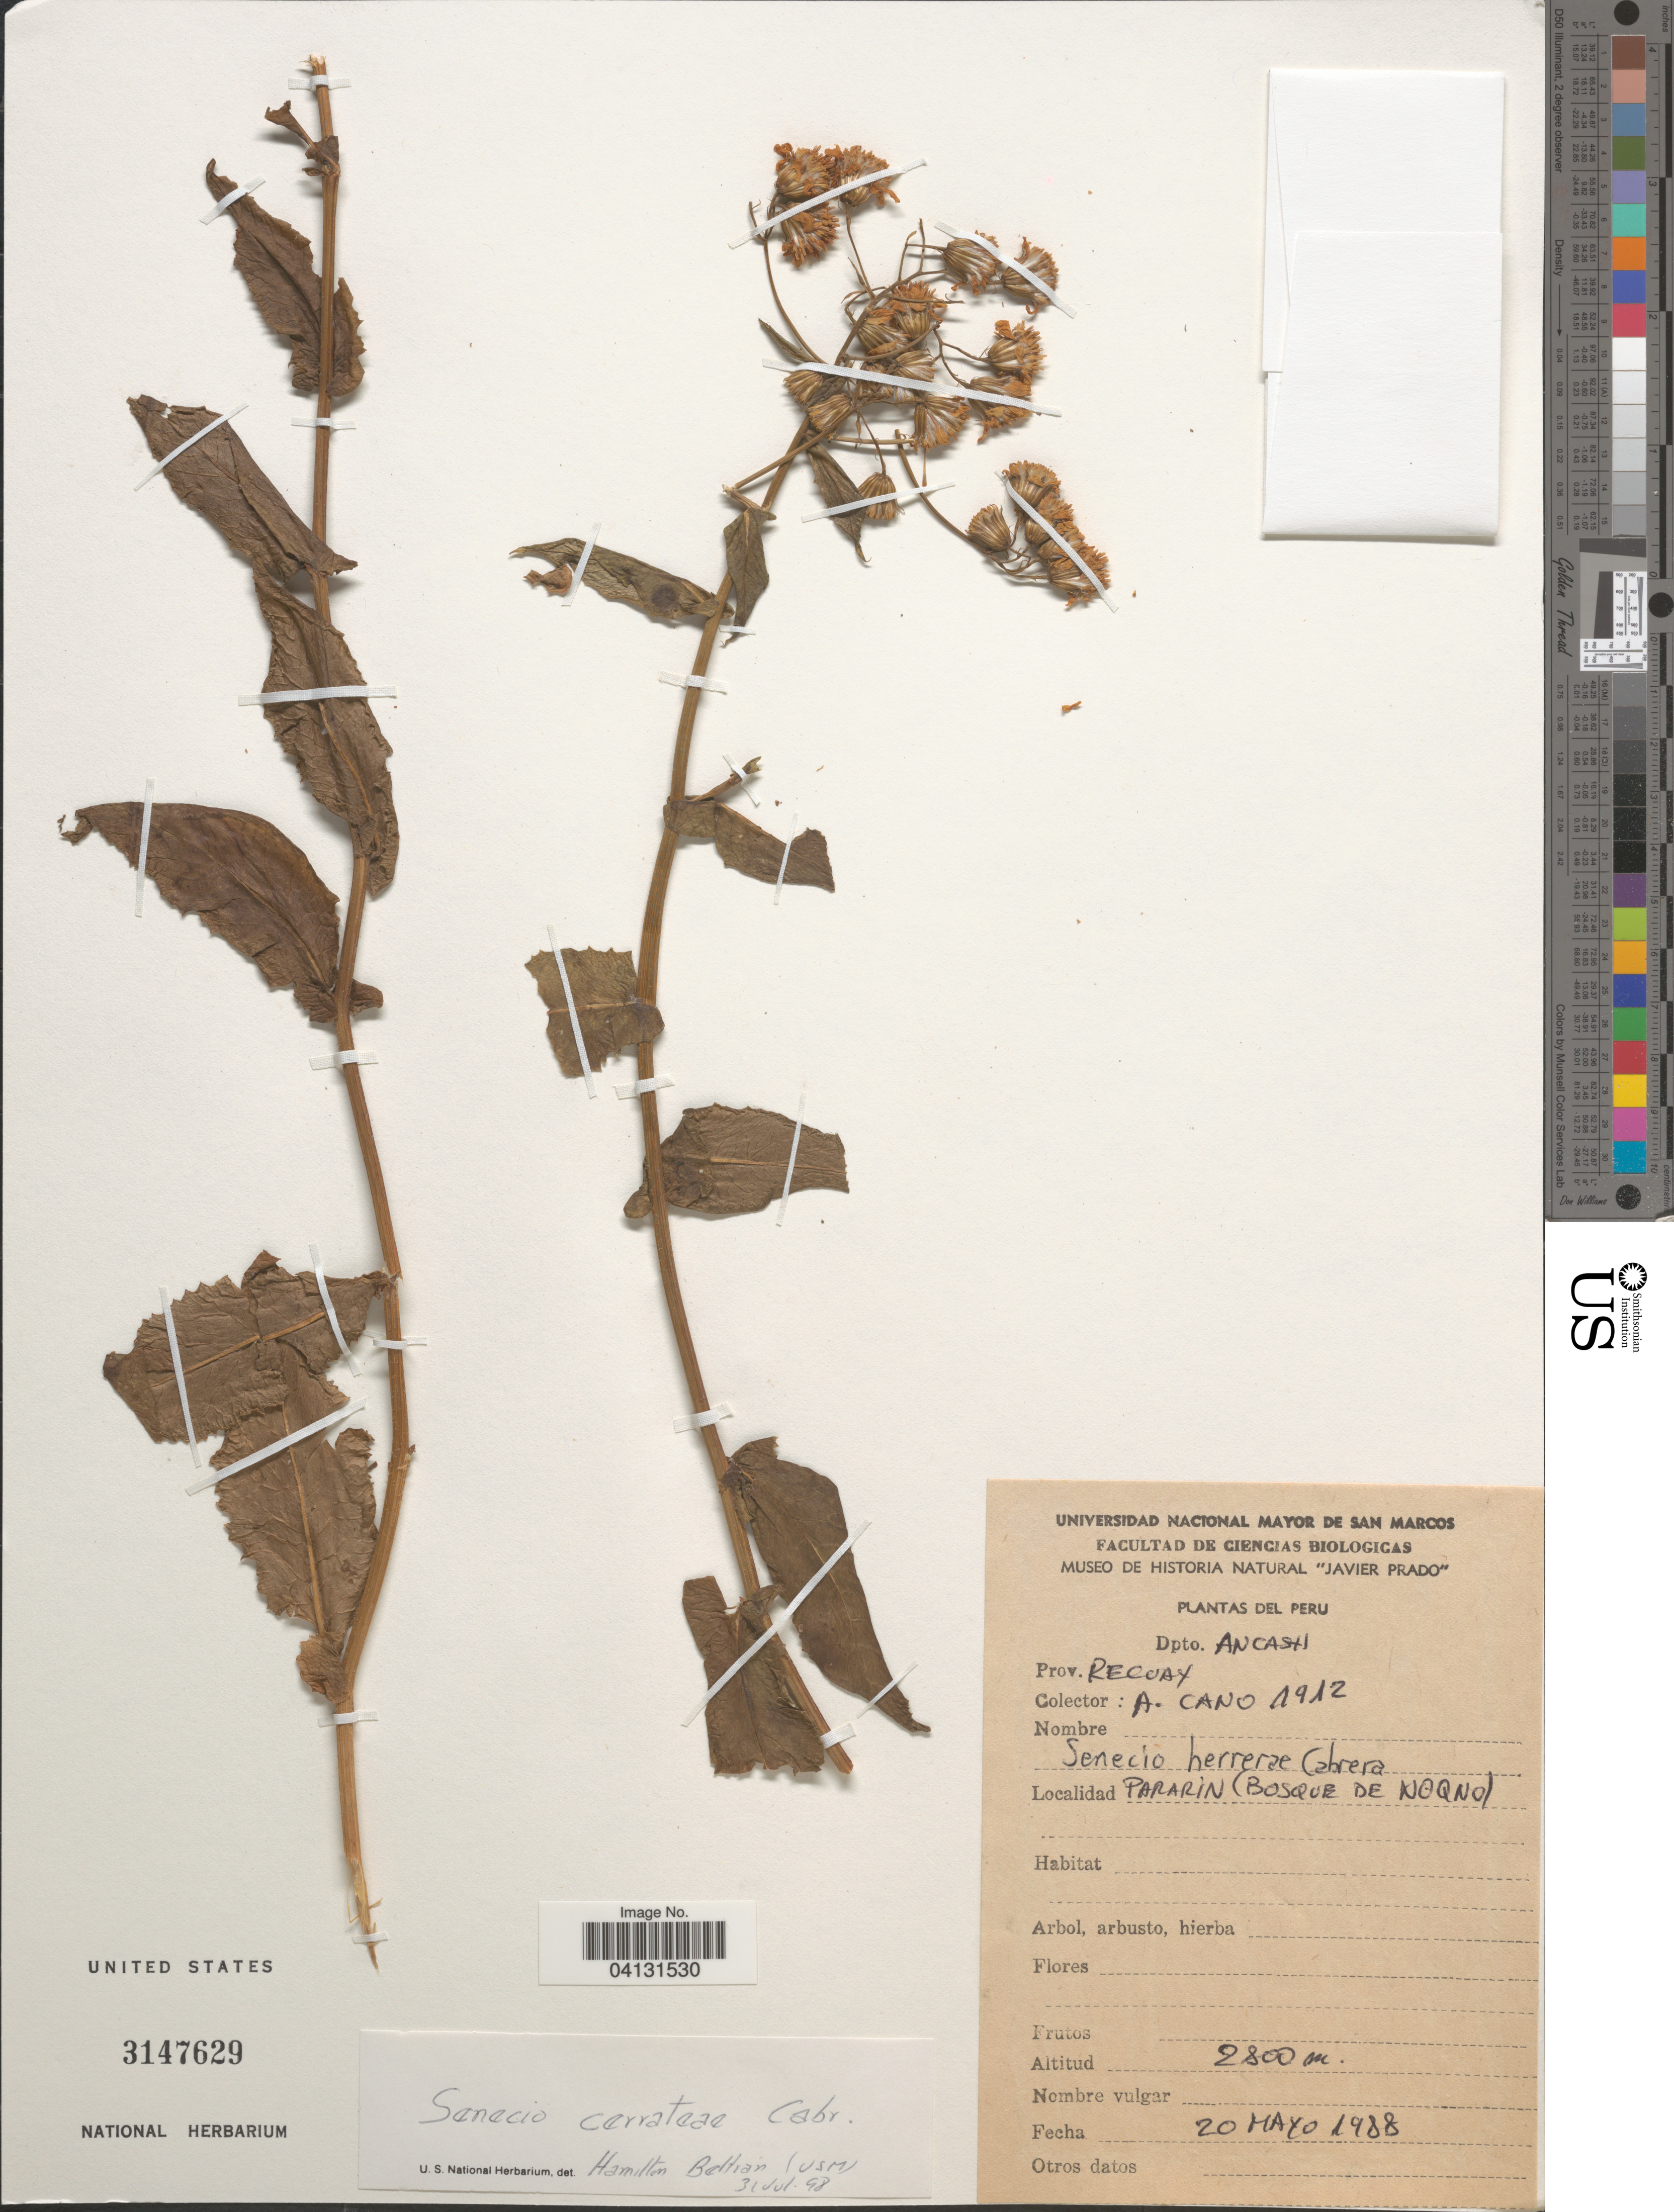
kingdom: Plantae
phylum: Tracheophyta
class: Magnoliopsida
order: Asterales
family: Asteraceae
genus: Senecio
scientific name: Senecio cerrateae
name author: Cabrera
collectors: A. Cano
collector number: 1912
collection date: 1988-05-20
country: Peru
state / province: Ancash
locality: Depto. Ancash. Prov. Recuay. Pararin (Bosque de Noqno).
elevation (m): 2800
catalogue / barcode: US 3147629